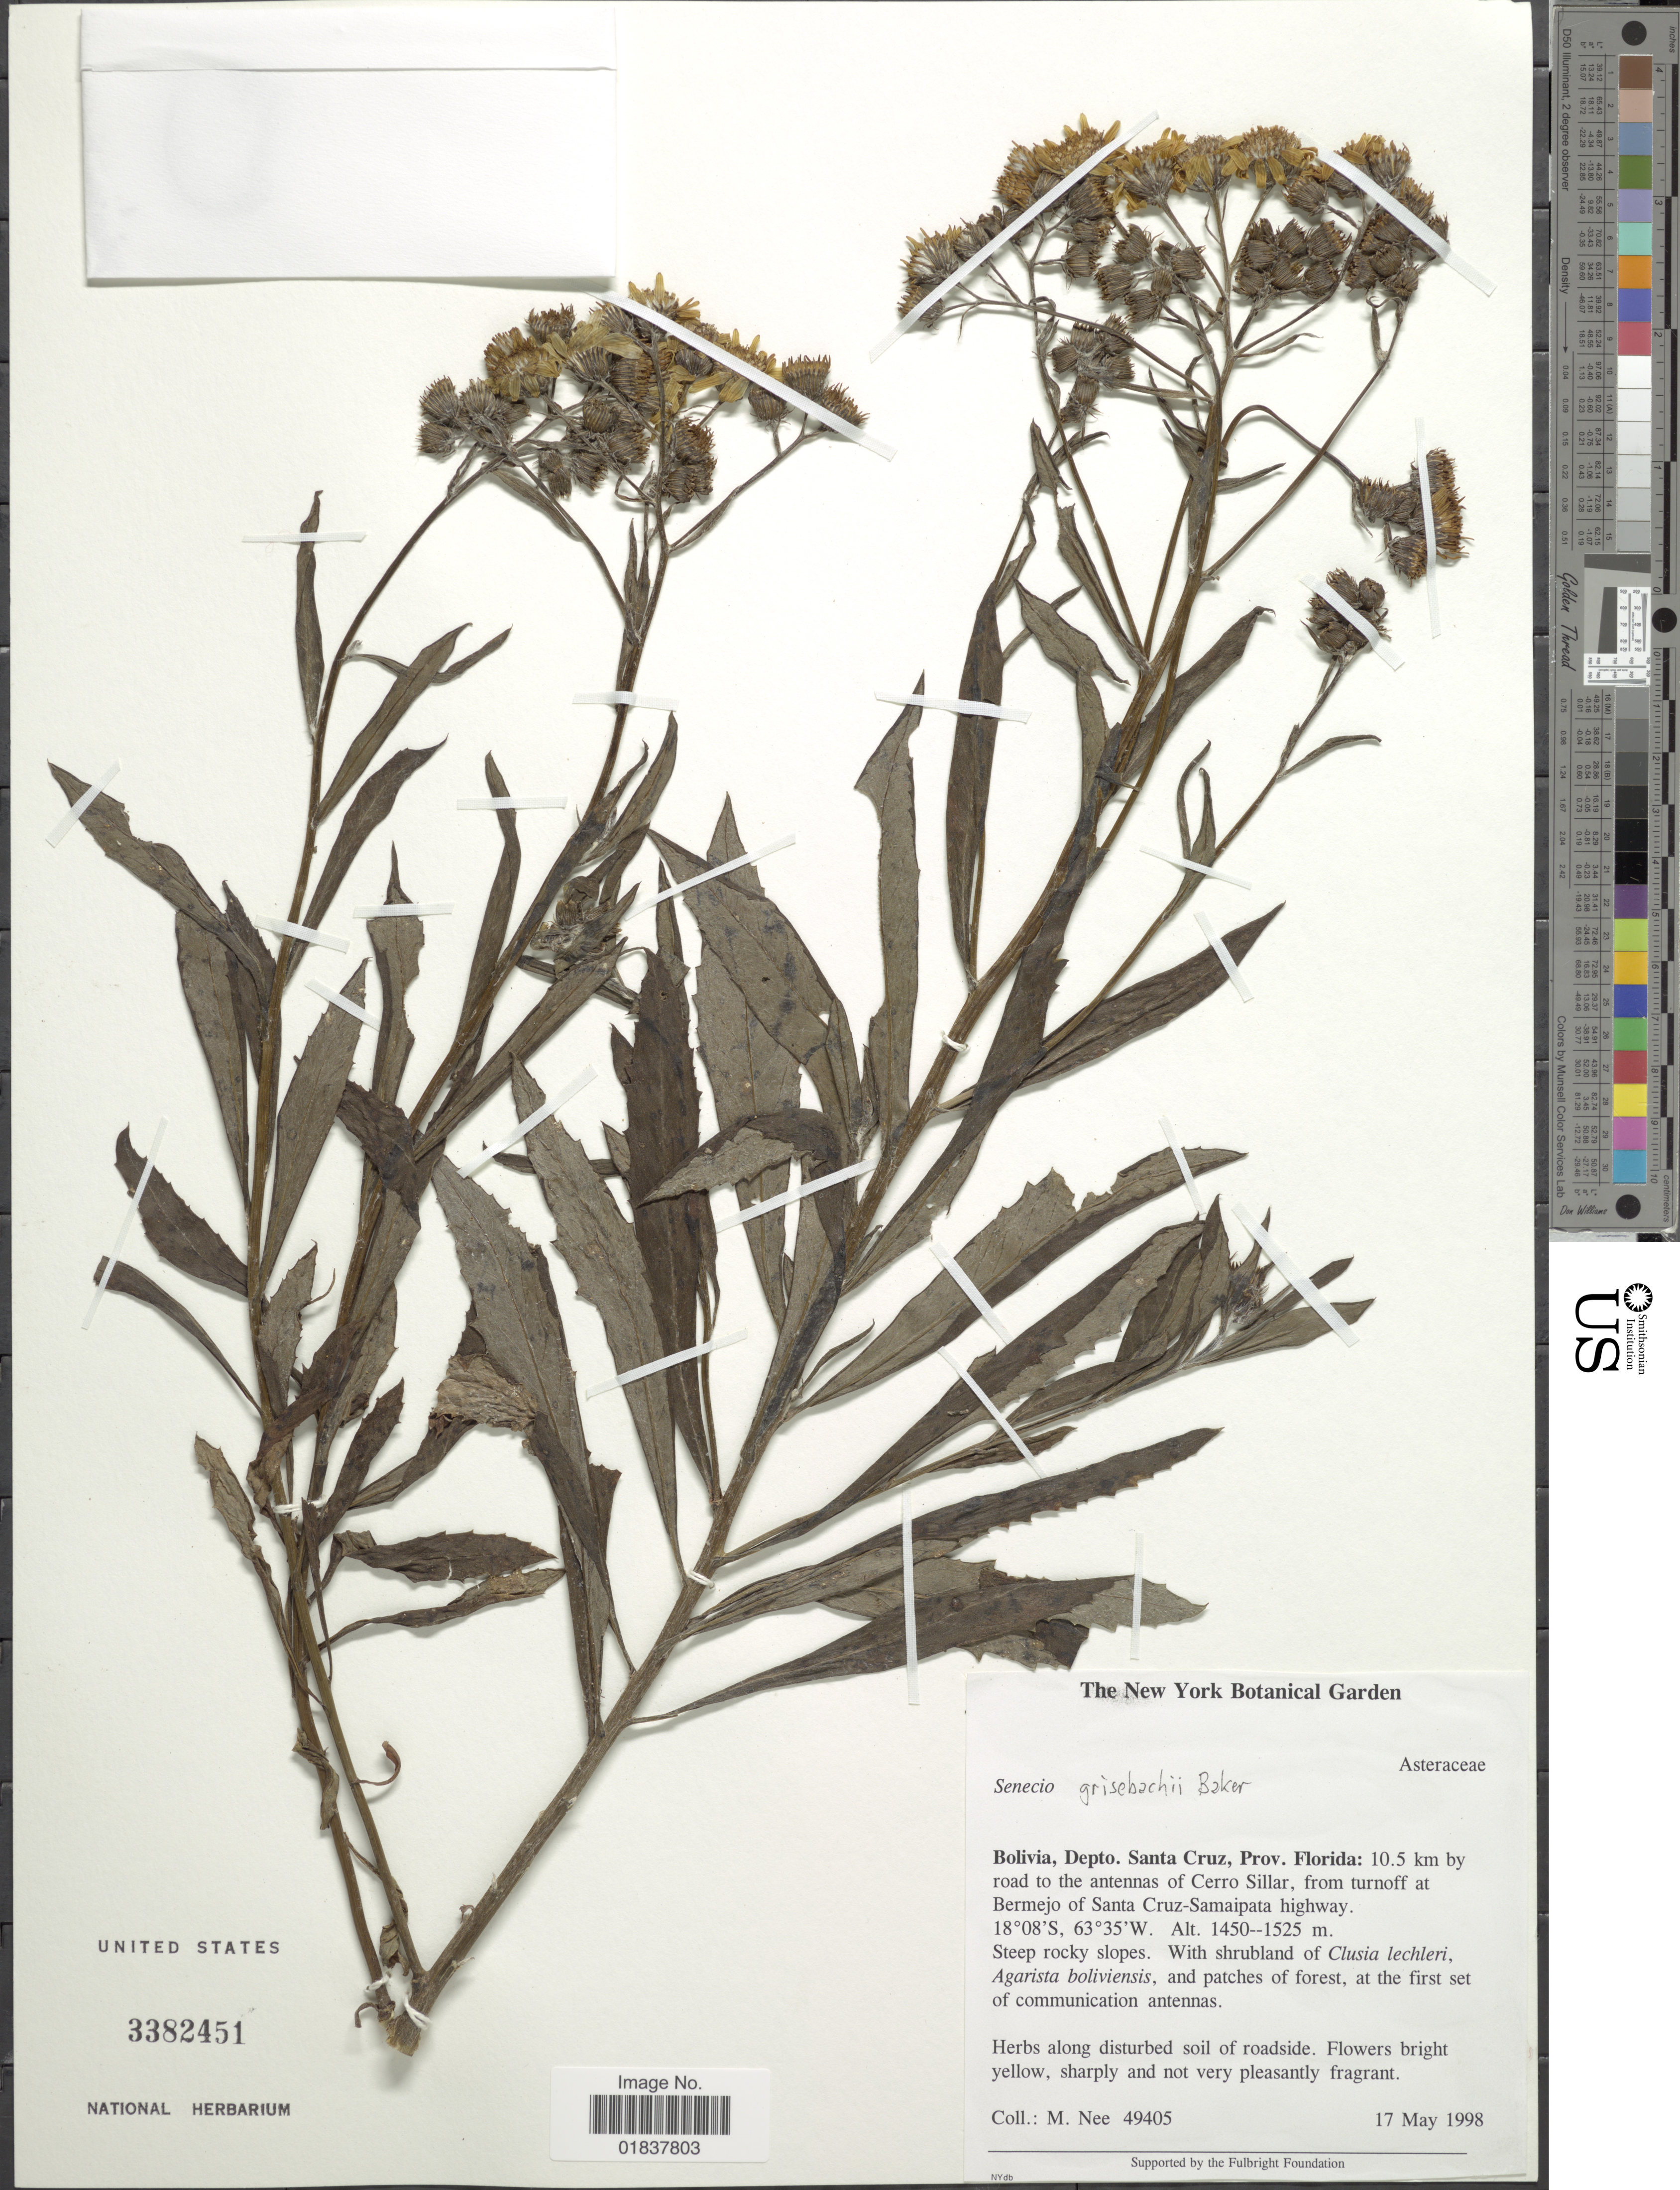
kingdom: Plantae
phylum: Tracheophyta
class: Magnoliopsida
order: Asterales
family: Asteraceae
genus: Senecio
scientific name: Senecio grisebachii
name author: Baker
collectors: M. Nee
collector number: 49405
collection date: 1998-05-17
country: Bolivia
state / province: Santa Cruz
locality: Prov. Florida, 10.5 km by road to the antennas of Cerro Sillar, from turnoff at Bermejo of Santa Cruz-Samaipata Highway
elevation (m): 1450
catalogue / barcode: US 3382451